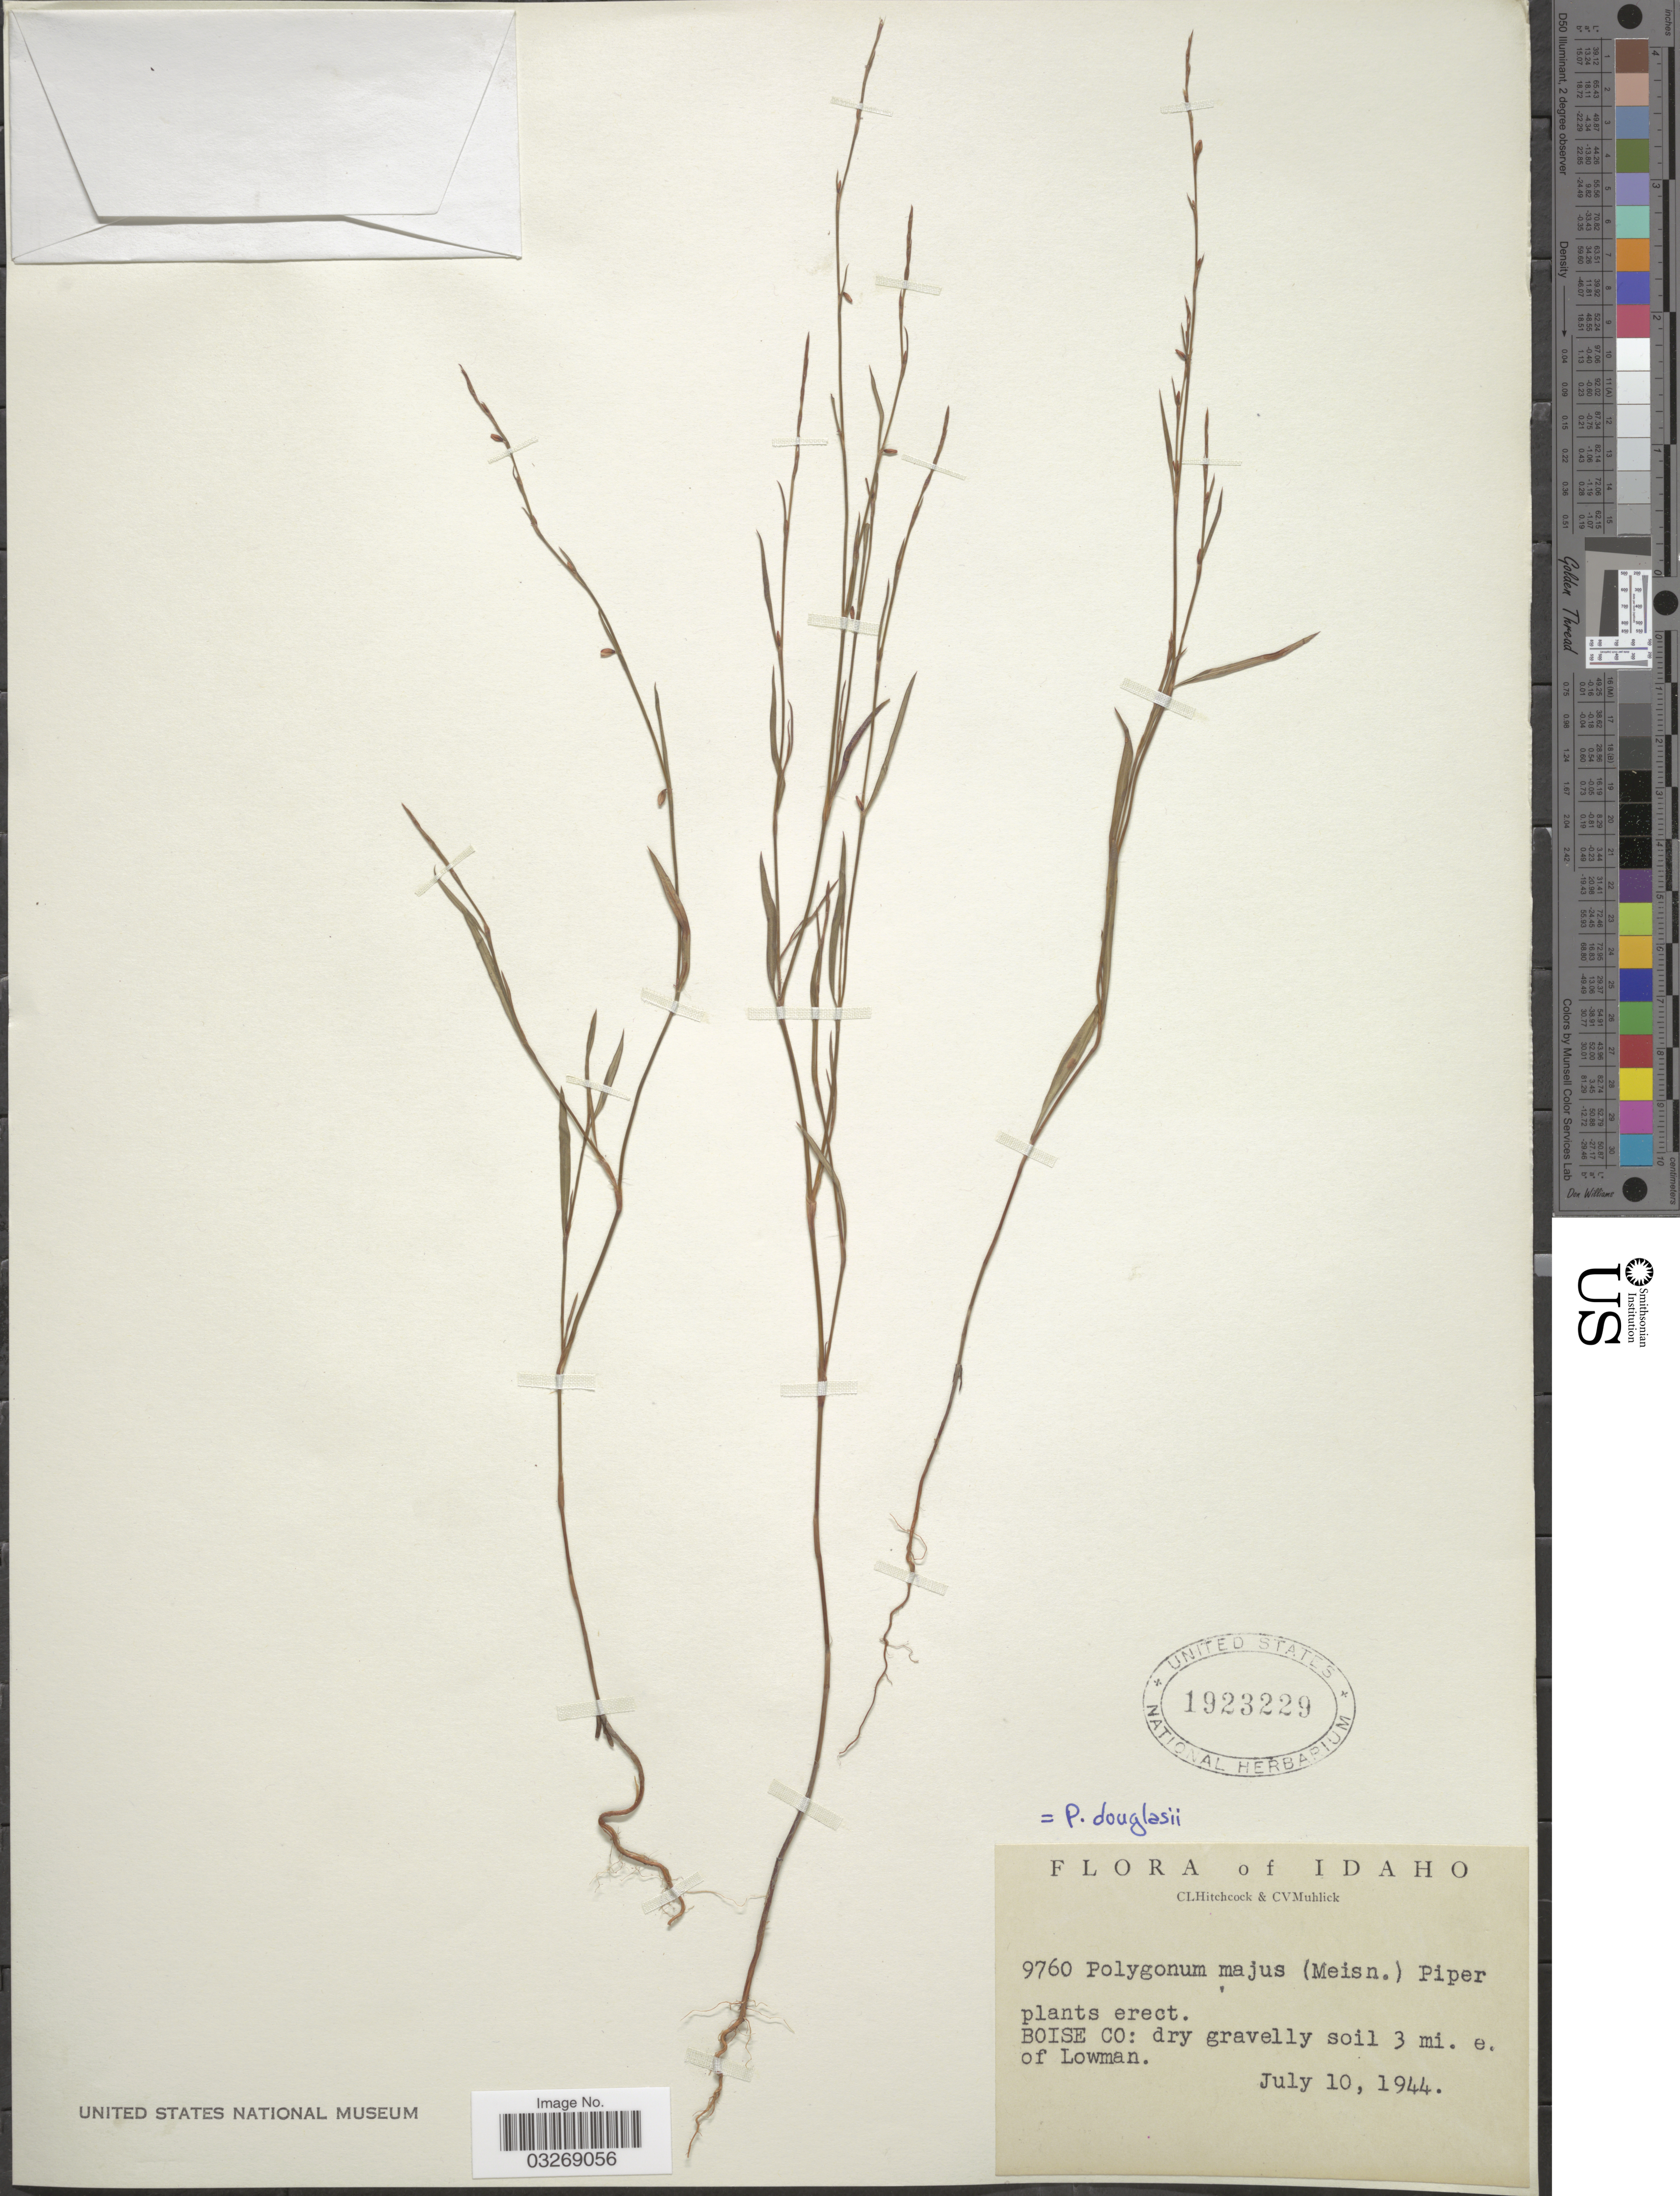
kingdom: Plantae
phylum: Tracheophyta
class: Magnoliopsida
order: Caryophyllales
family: Polygonaceae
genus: Polygonum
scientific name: Polygonum douglasii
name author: Greene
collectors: C. L. Hitchcock & C. V. Muhlick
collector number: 9760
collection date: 1944-07-10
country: United States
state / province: Idaho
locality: Boise Co: dry gravelly soil 3 mi. e. of Lowman.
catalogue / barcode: US 1923229